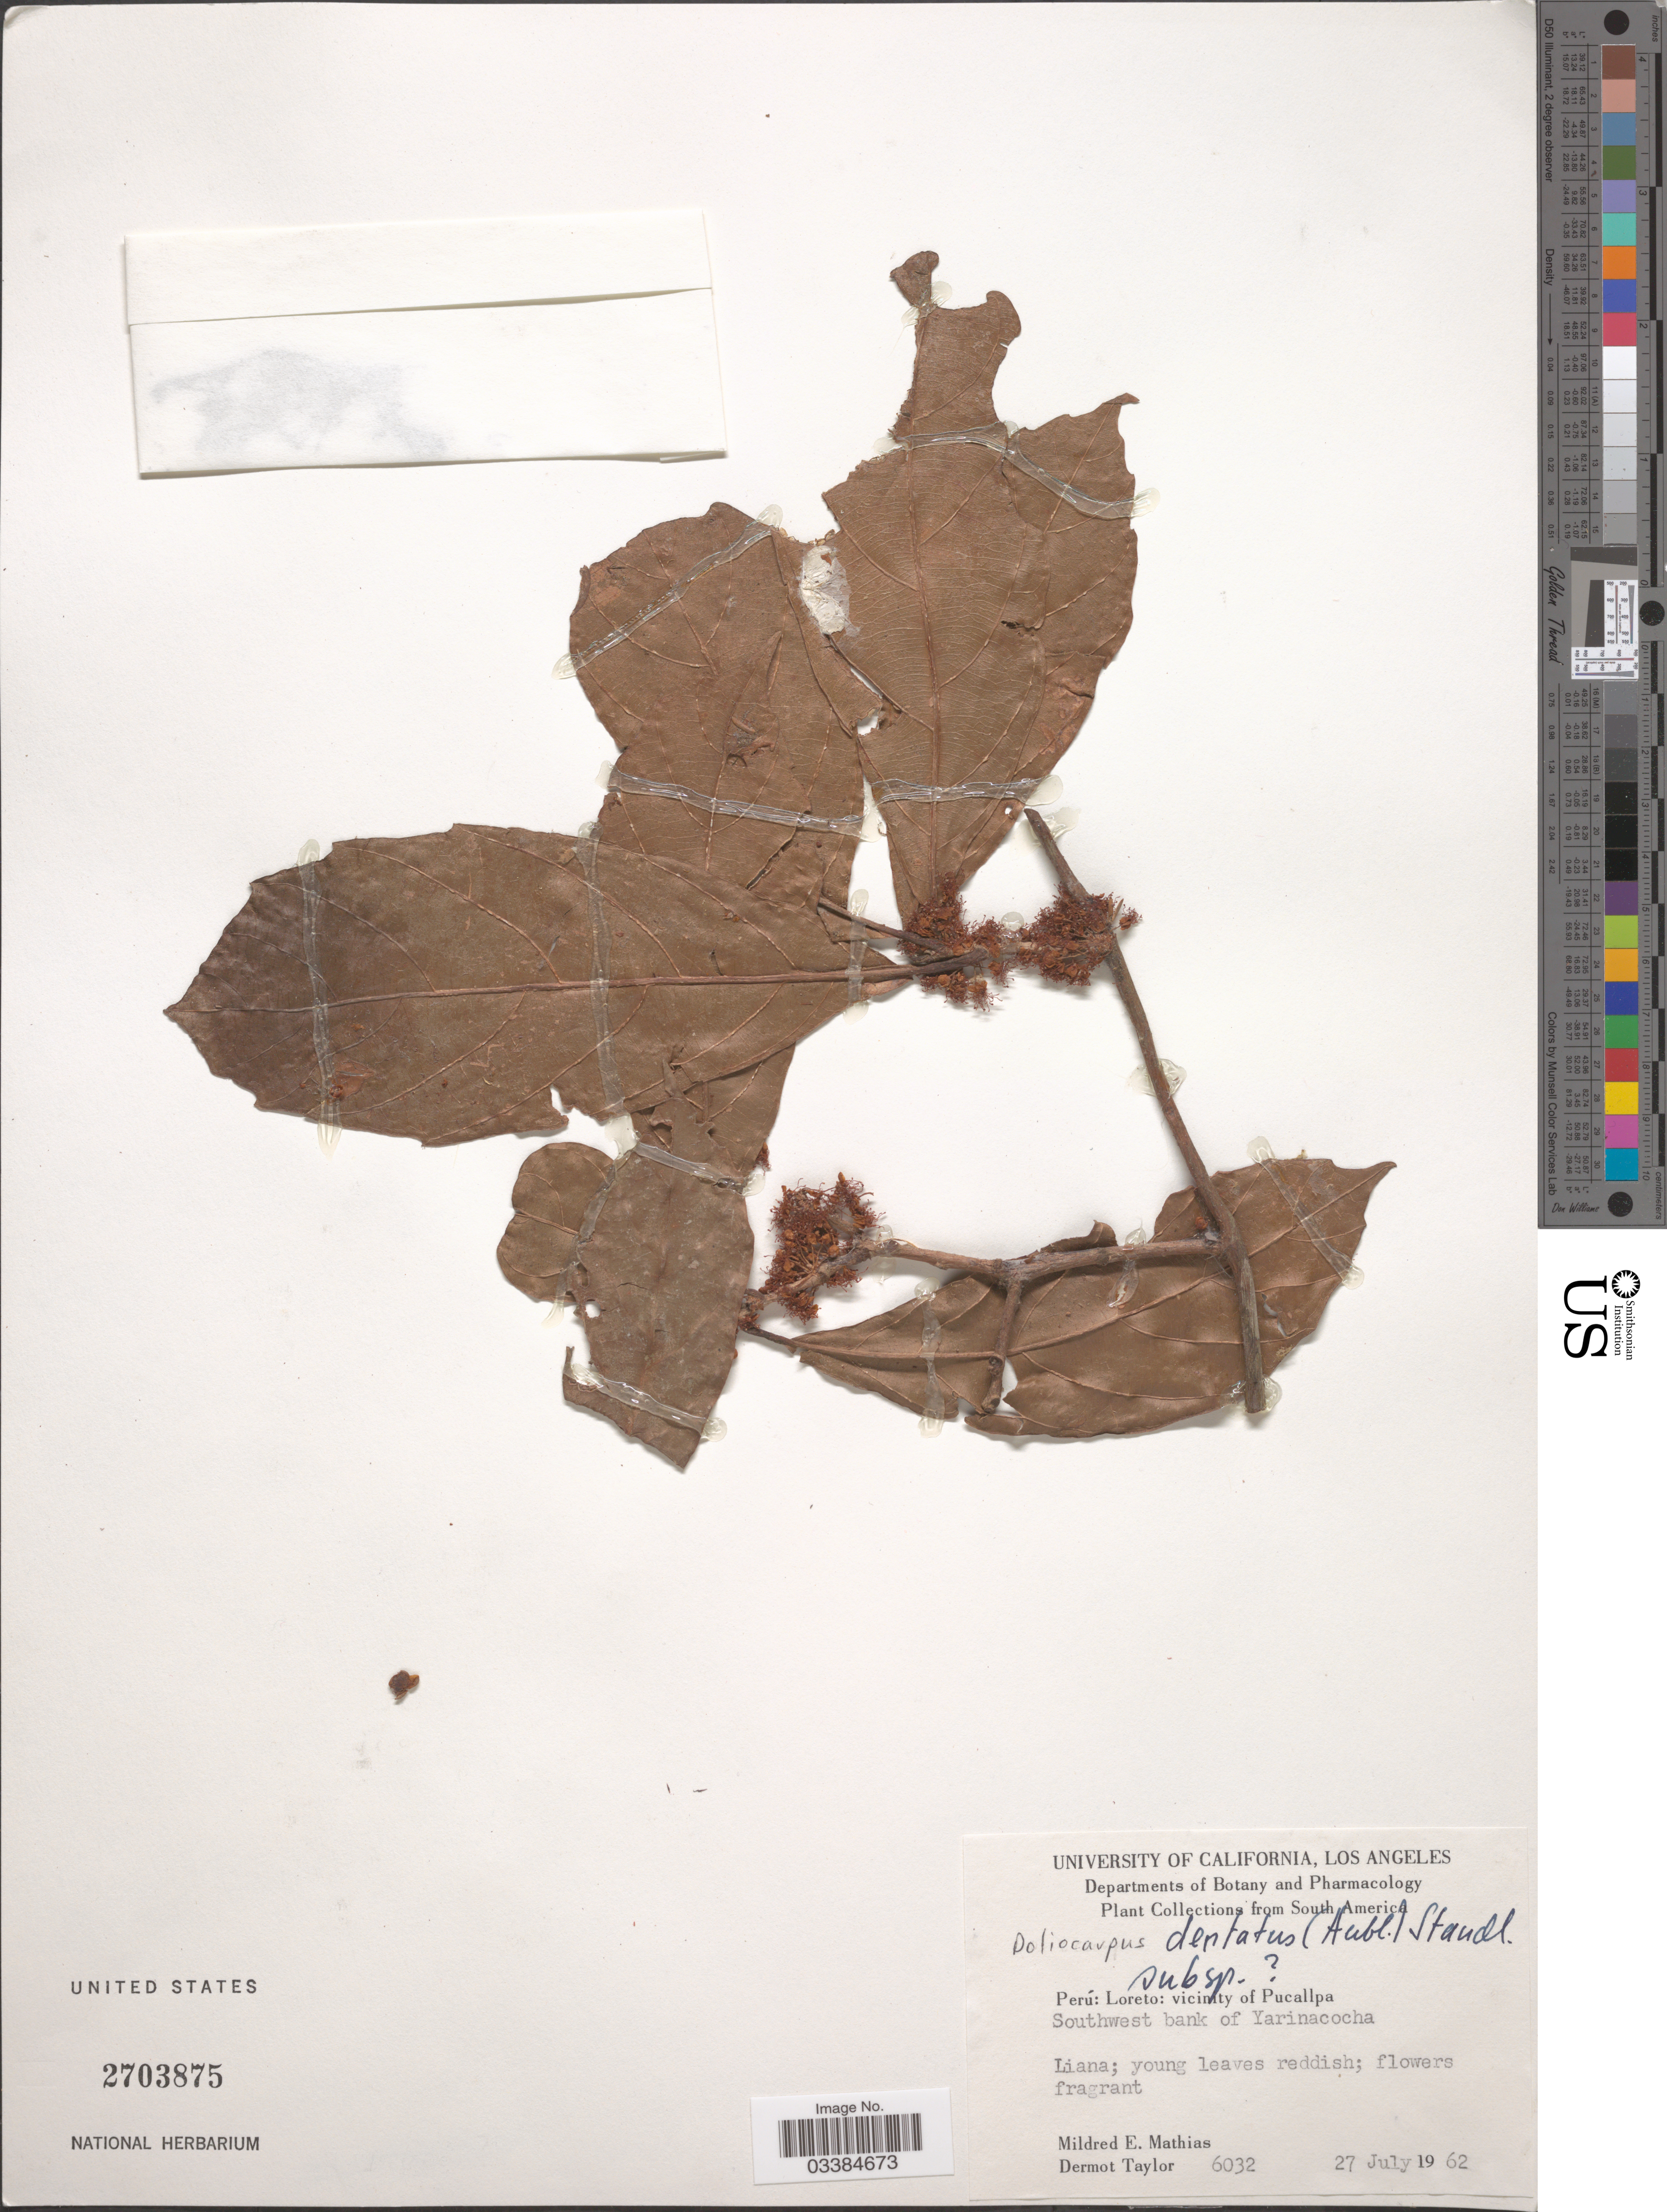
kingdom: Plantae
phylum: Tracheophyta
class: Magnoliopsida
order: Dilleniales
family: Dilleniaceae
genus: Doliocarpus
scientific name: Doliocarpus dentatus subsp. tuberculatus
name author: Aymard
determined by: Victor Longhi Monzoli, João, (BRAZIL)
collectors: M. E. Mathias & D. Taylor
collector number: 6032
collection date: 1962-07-27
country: Peru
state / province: Loreto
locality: Vicinity of Pucallpa. Southwest bank of Yarinacocha.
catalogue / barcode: US 2703875